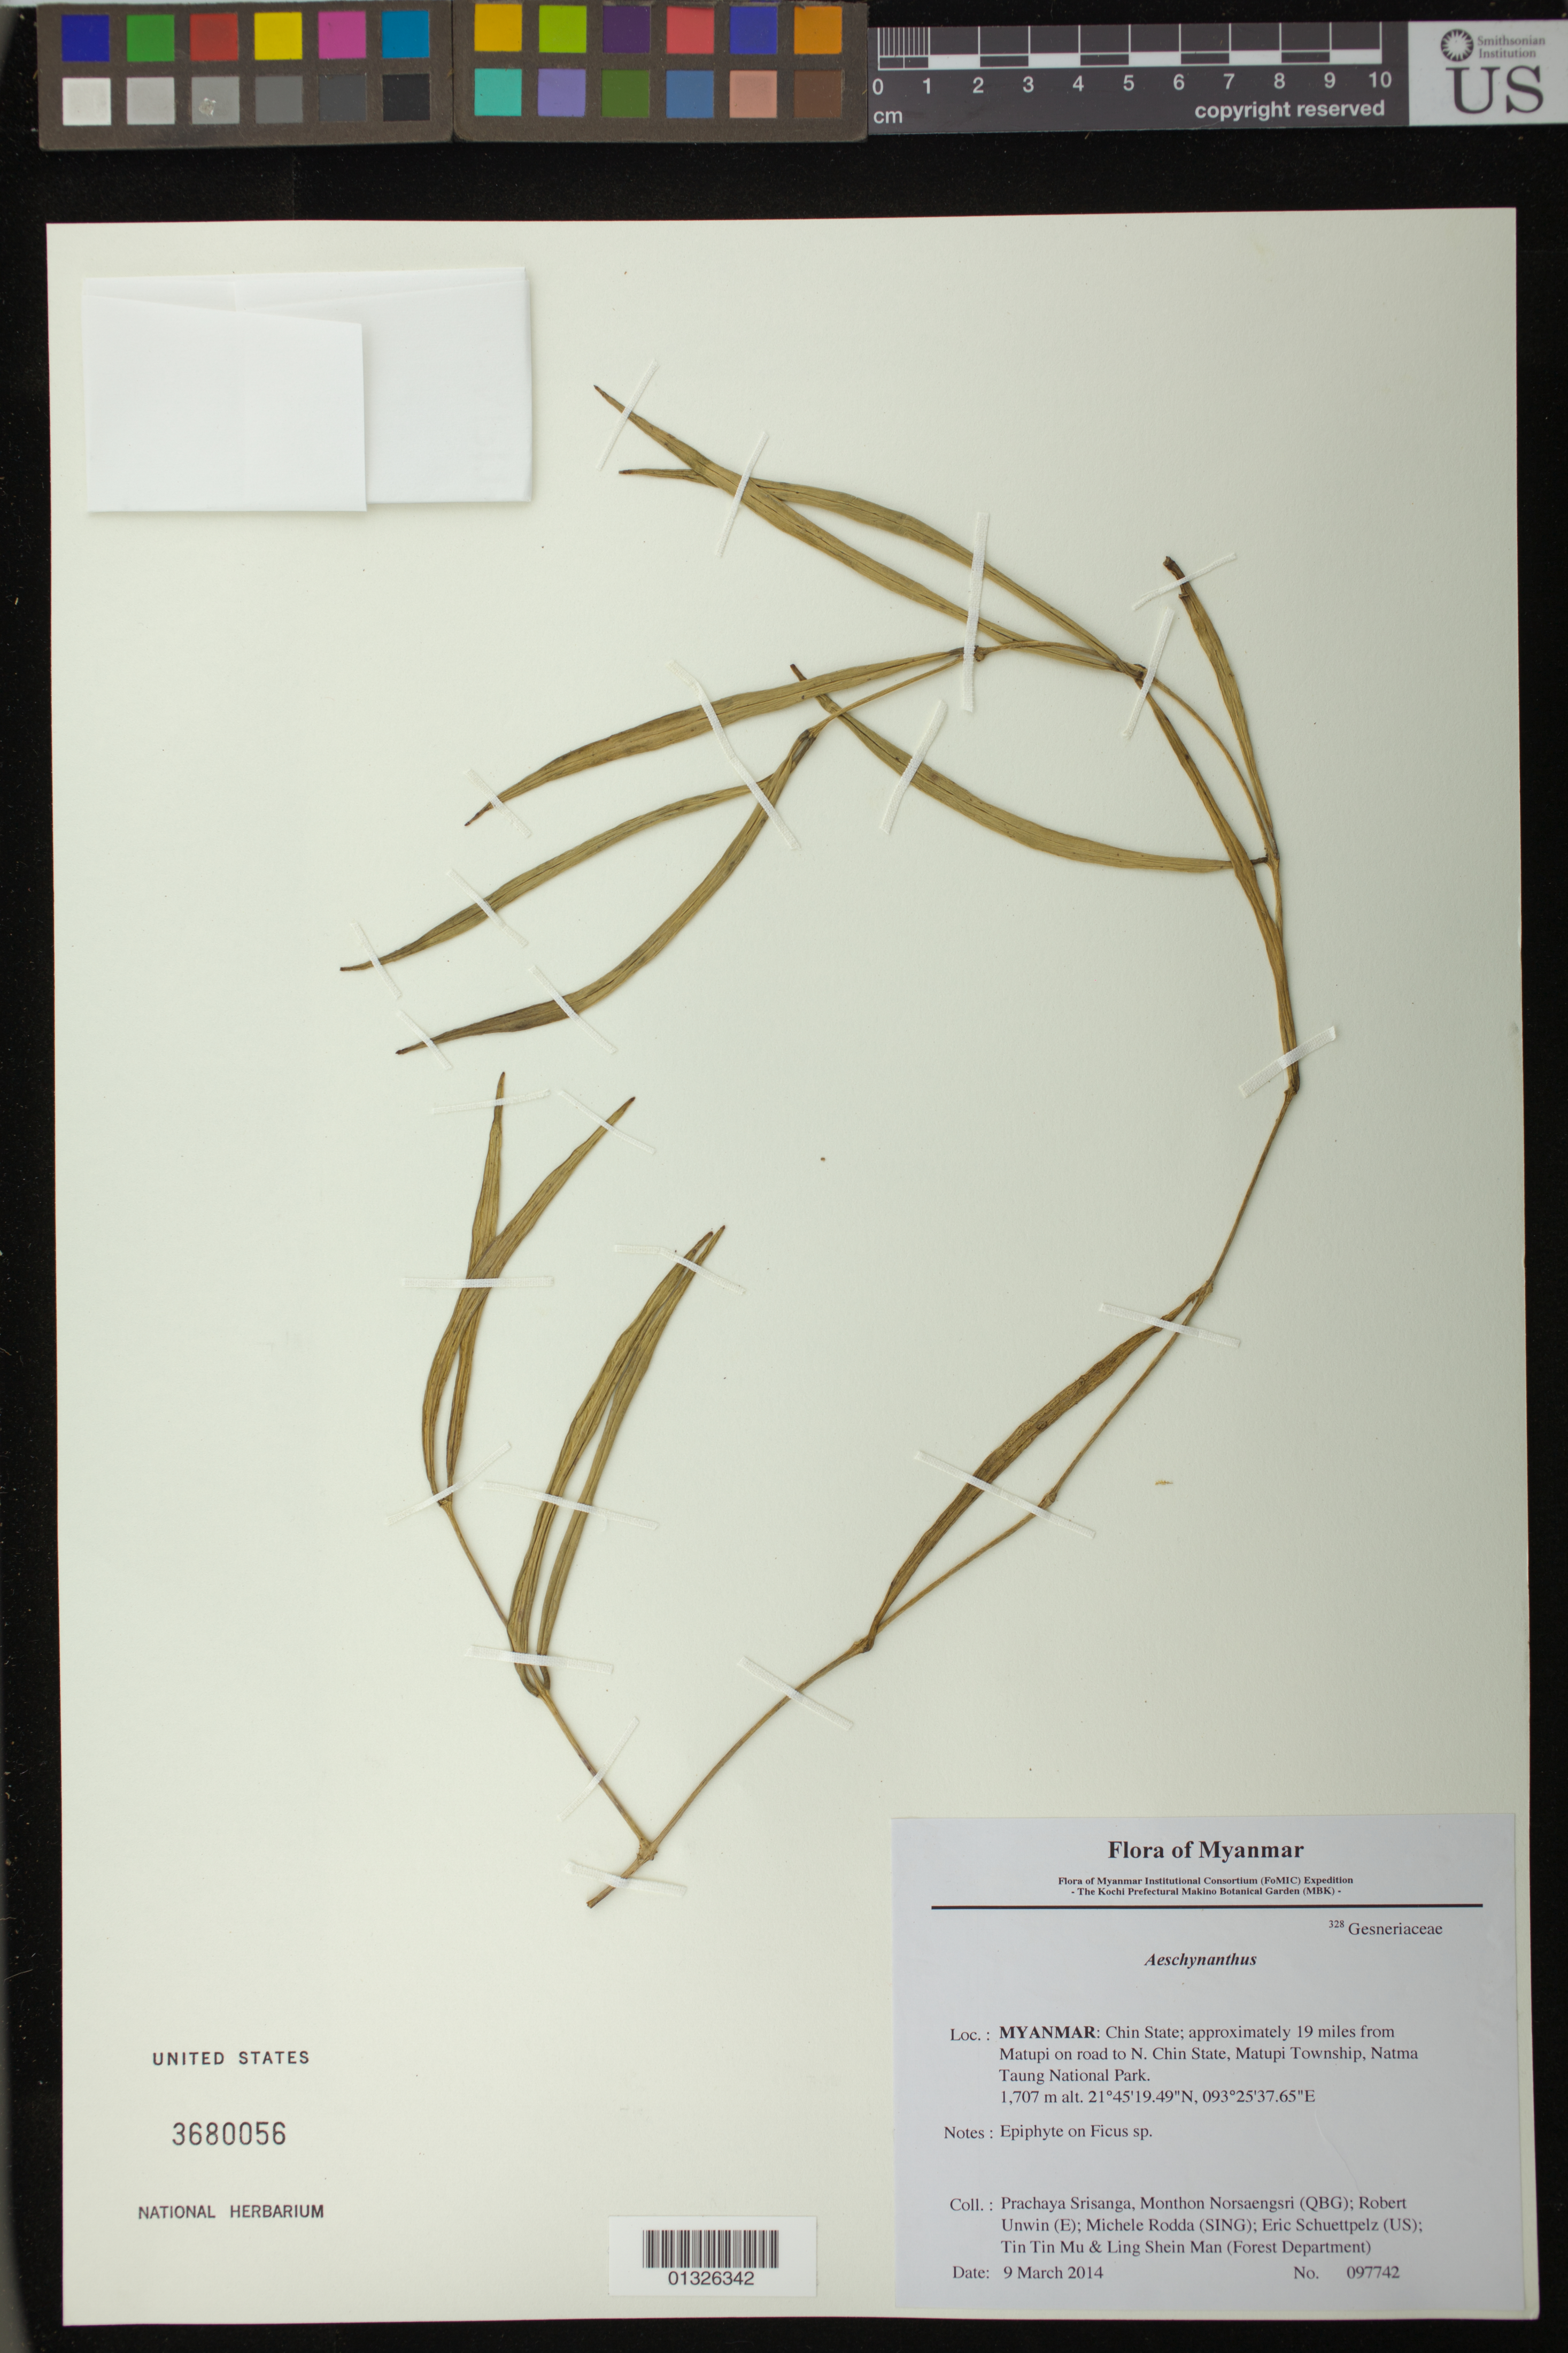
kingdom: Plantae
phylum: Tracheophyta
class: Magnoliopsida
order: Lamiales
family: Gesneriaceae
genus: Aeschynanthus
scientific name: Aeschynanthus sp.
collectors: P. Srisanga, M. Norsaengsri, R. Unwin, M. Rodda, E. Schuettpelz, Tin Tin Mu & Ling Shein Man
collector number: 97742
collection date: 2014-03-09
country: Myanmar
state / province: Chin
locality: Approximately 19 miles from Matupi on road to N. Chin State, Matupi Township, Natma Taung National Park.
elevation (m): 1707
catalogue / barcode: US 3680056